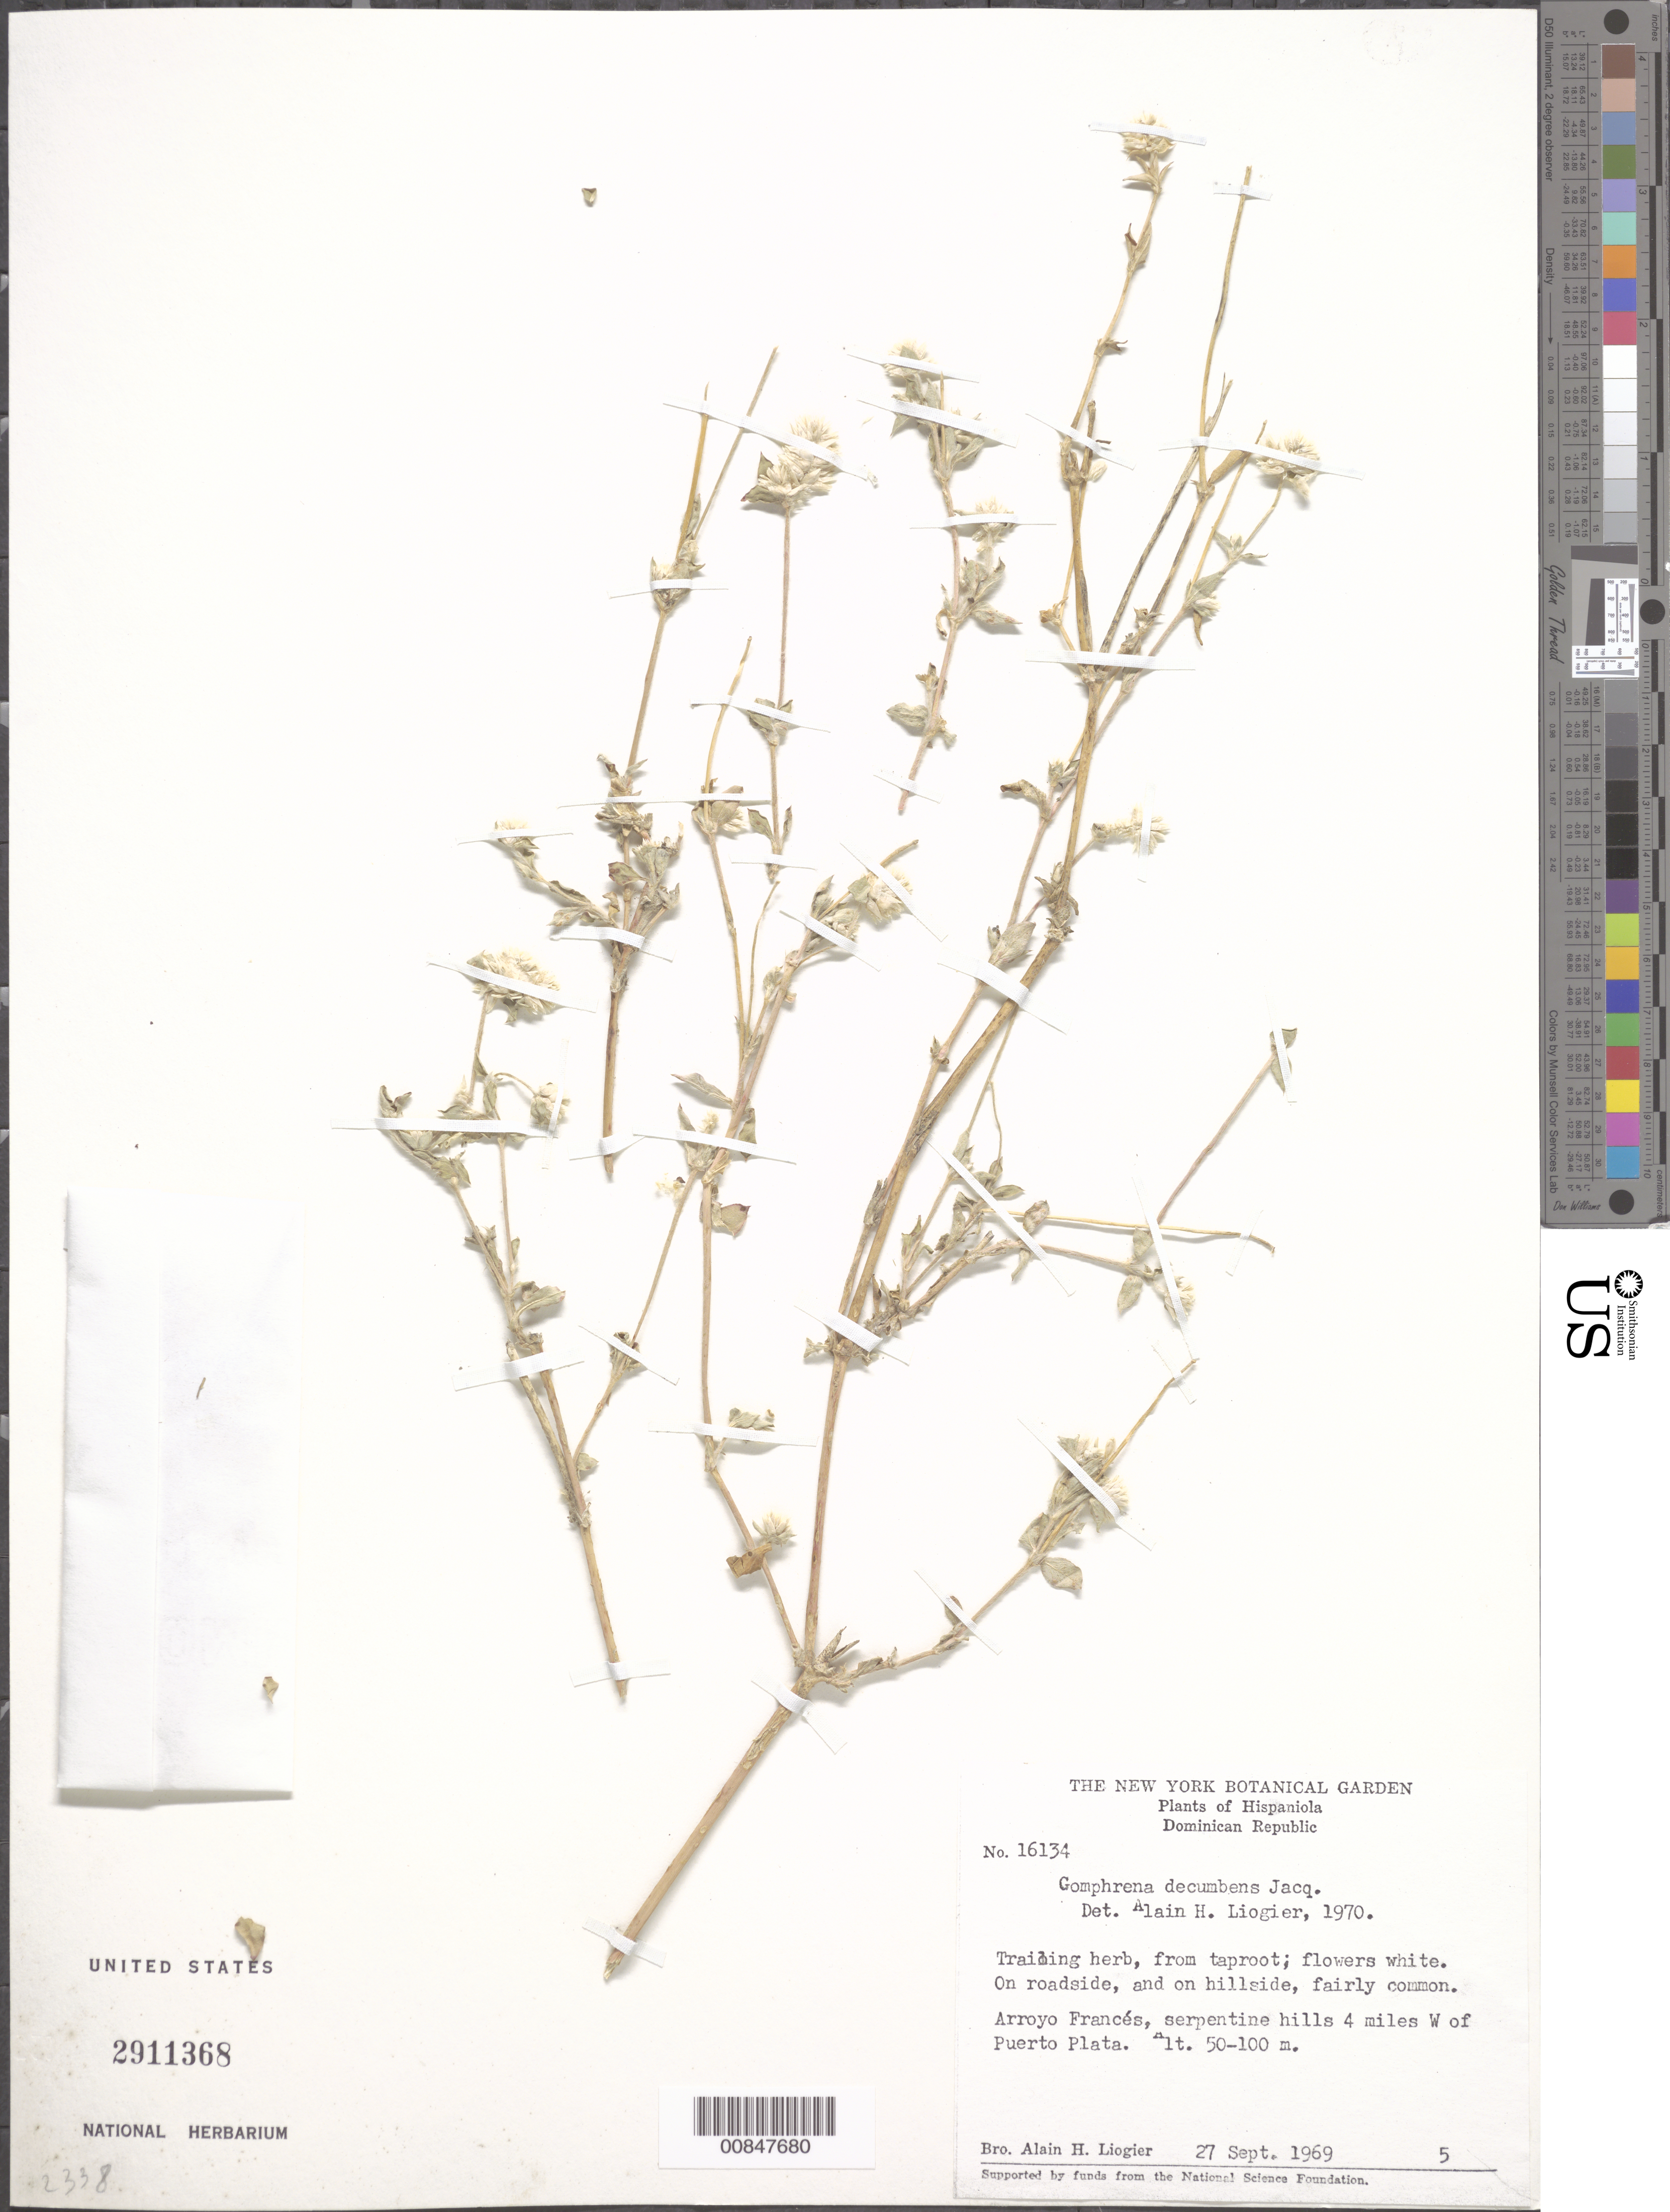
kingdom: Plantae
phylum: Tracheophyta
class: Magnoliopsida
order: Caryophyllales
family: Amaranthaceae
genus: Gomphrena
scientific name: Gomphrena serrata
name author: L.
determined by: Liogier, Alain H.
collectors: A. H. Liogier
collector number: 16134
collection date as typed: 27 Sep 1969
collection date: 1969-09-27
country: Dominican Republic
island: Hispaniola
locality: Arroyo Francés, serpentine hills 4 miles W of Puerto Plata.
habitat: On roadside, and on hillside. Serpentine hills.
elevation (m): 50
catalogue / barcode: US 2911368